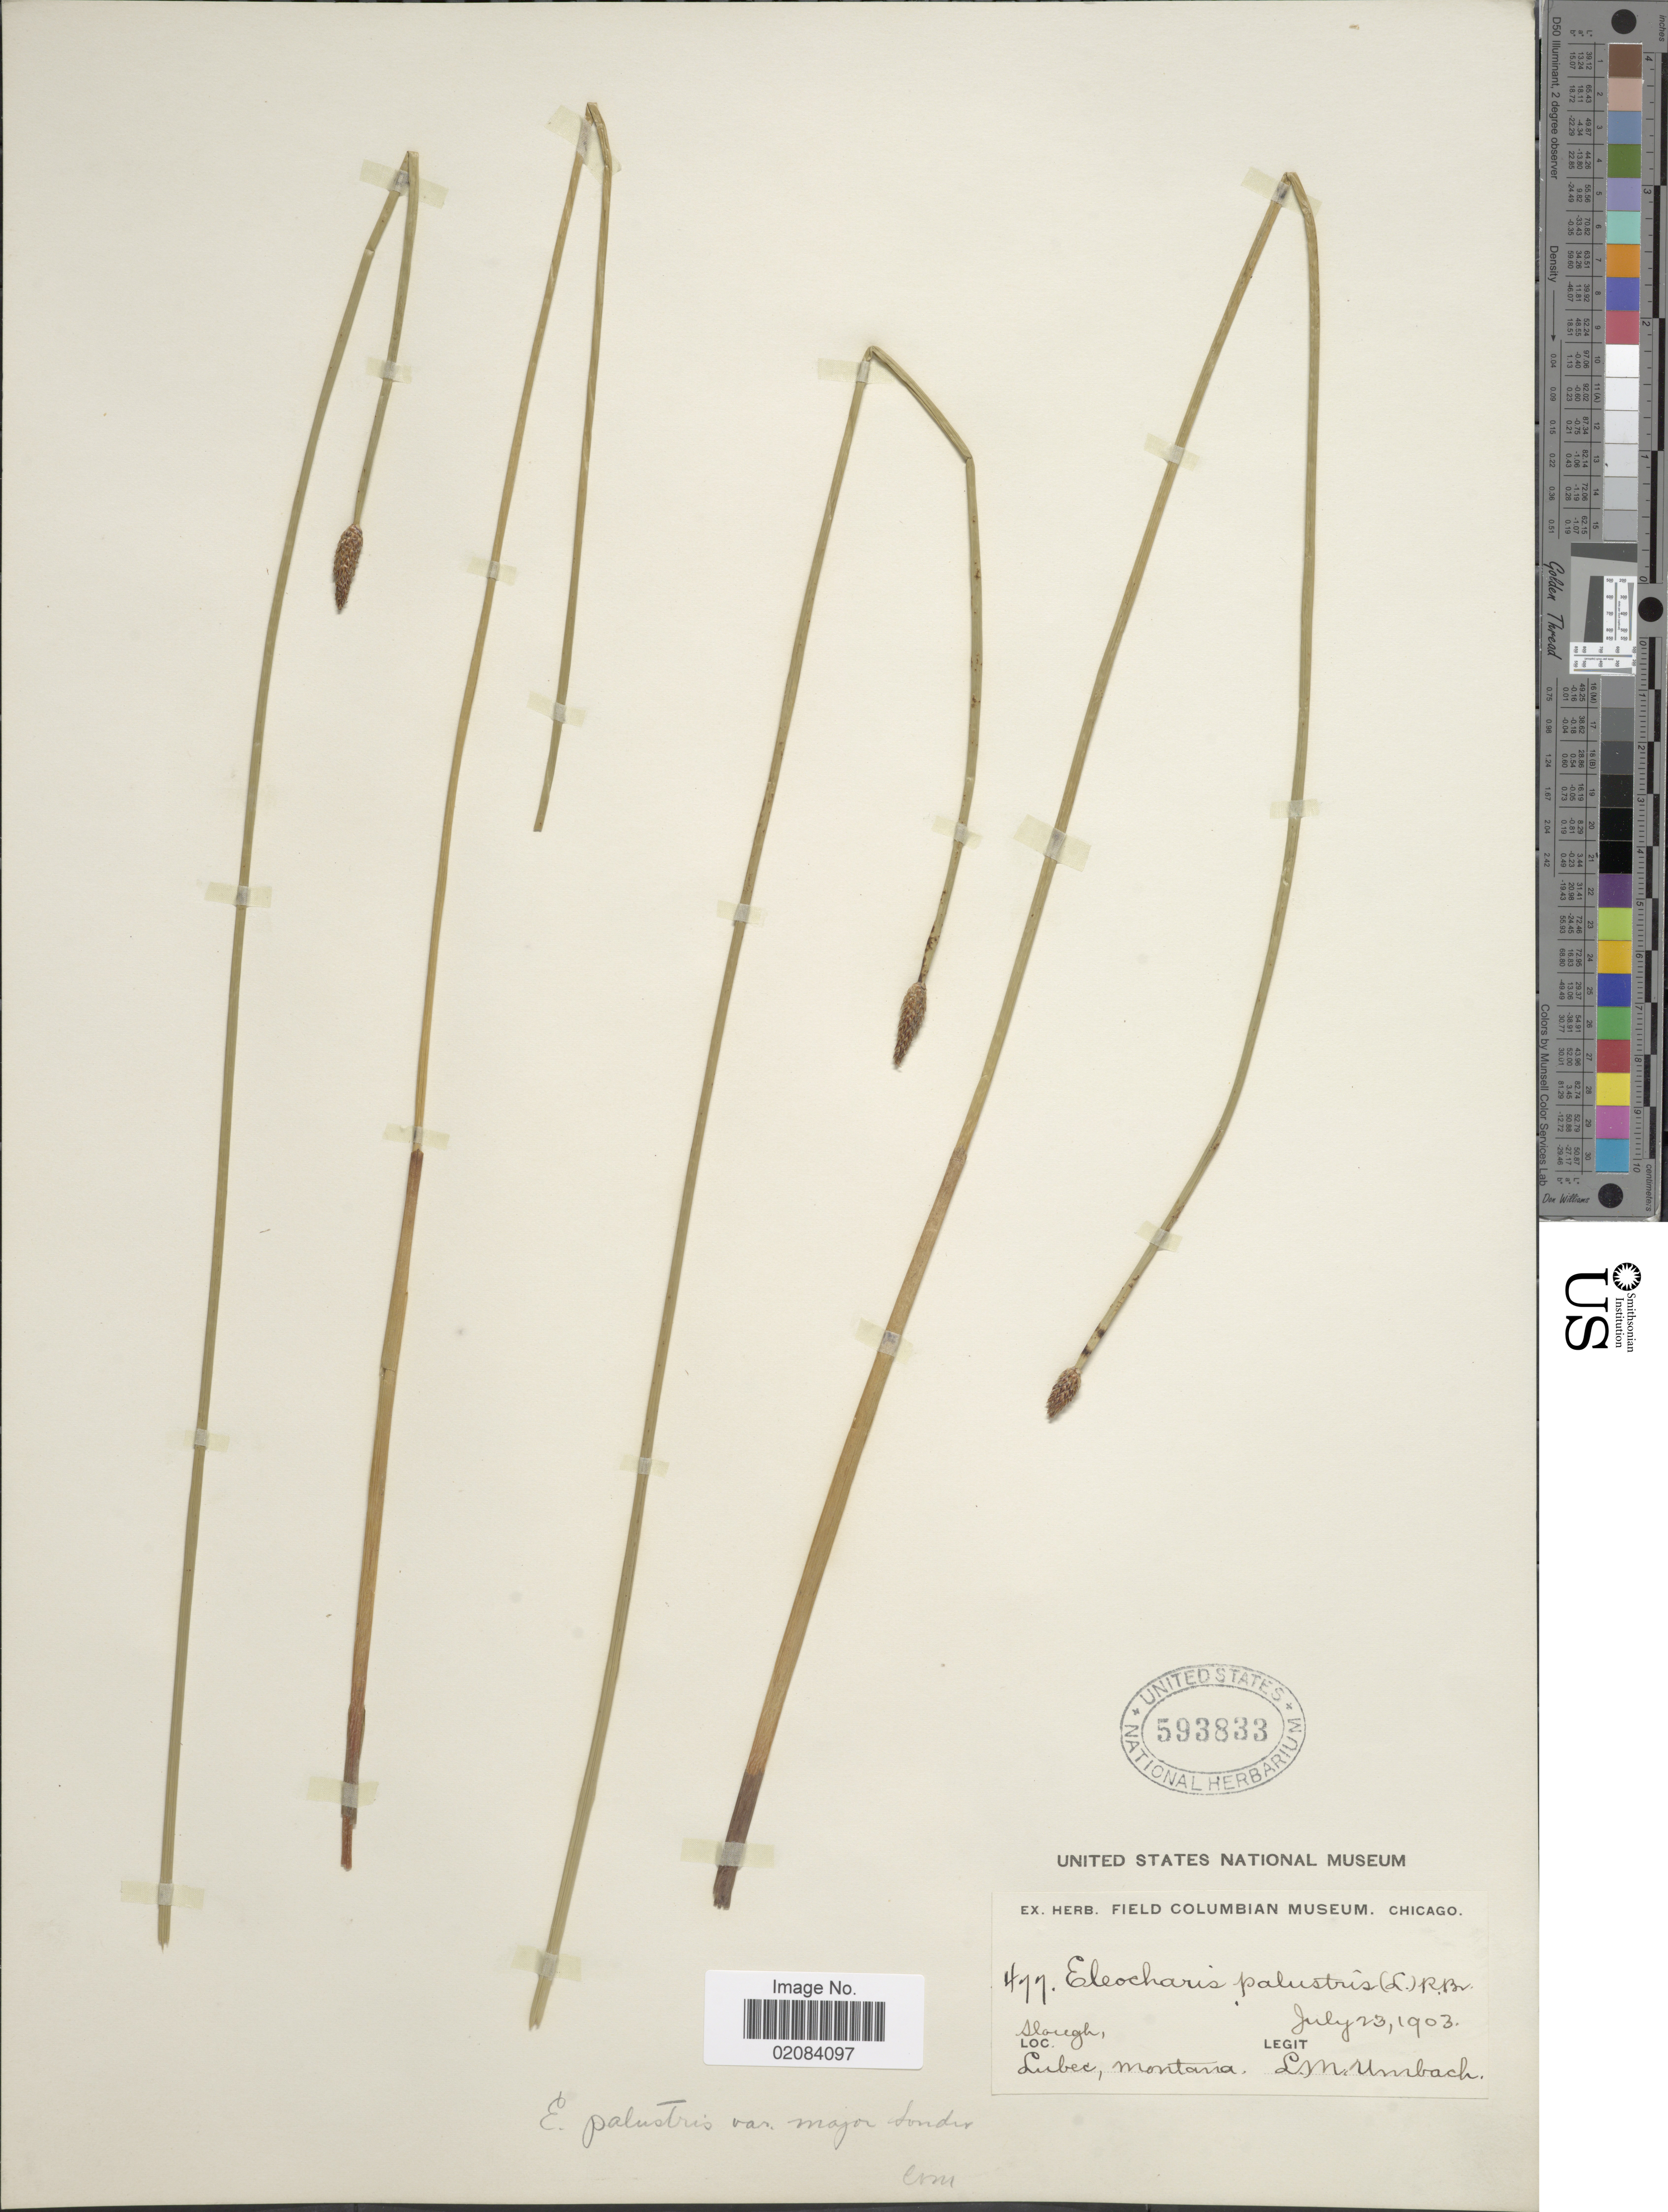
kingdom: Plantae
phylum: Tracheophyta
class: Liliopsida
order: Poales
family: Cyperaceae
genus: Eleocharis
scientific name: Eleocharis palustris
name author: (L.) Roem. & Schult.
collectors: L. M. Umbach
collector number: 477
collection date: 1903-07-23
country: United States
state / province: Montana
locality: Slough, Lubec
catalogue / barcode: US 593833